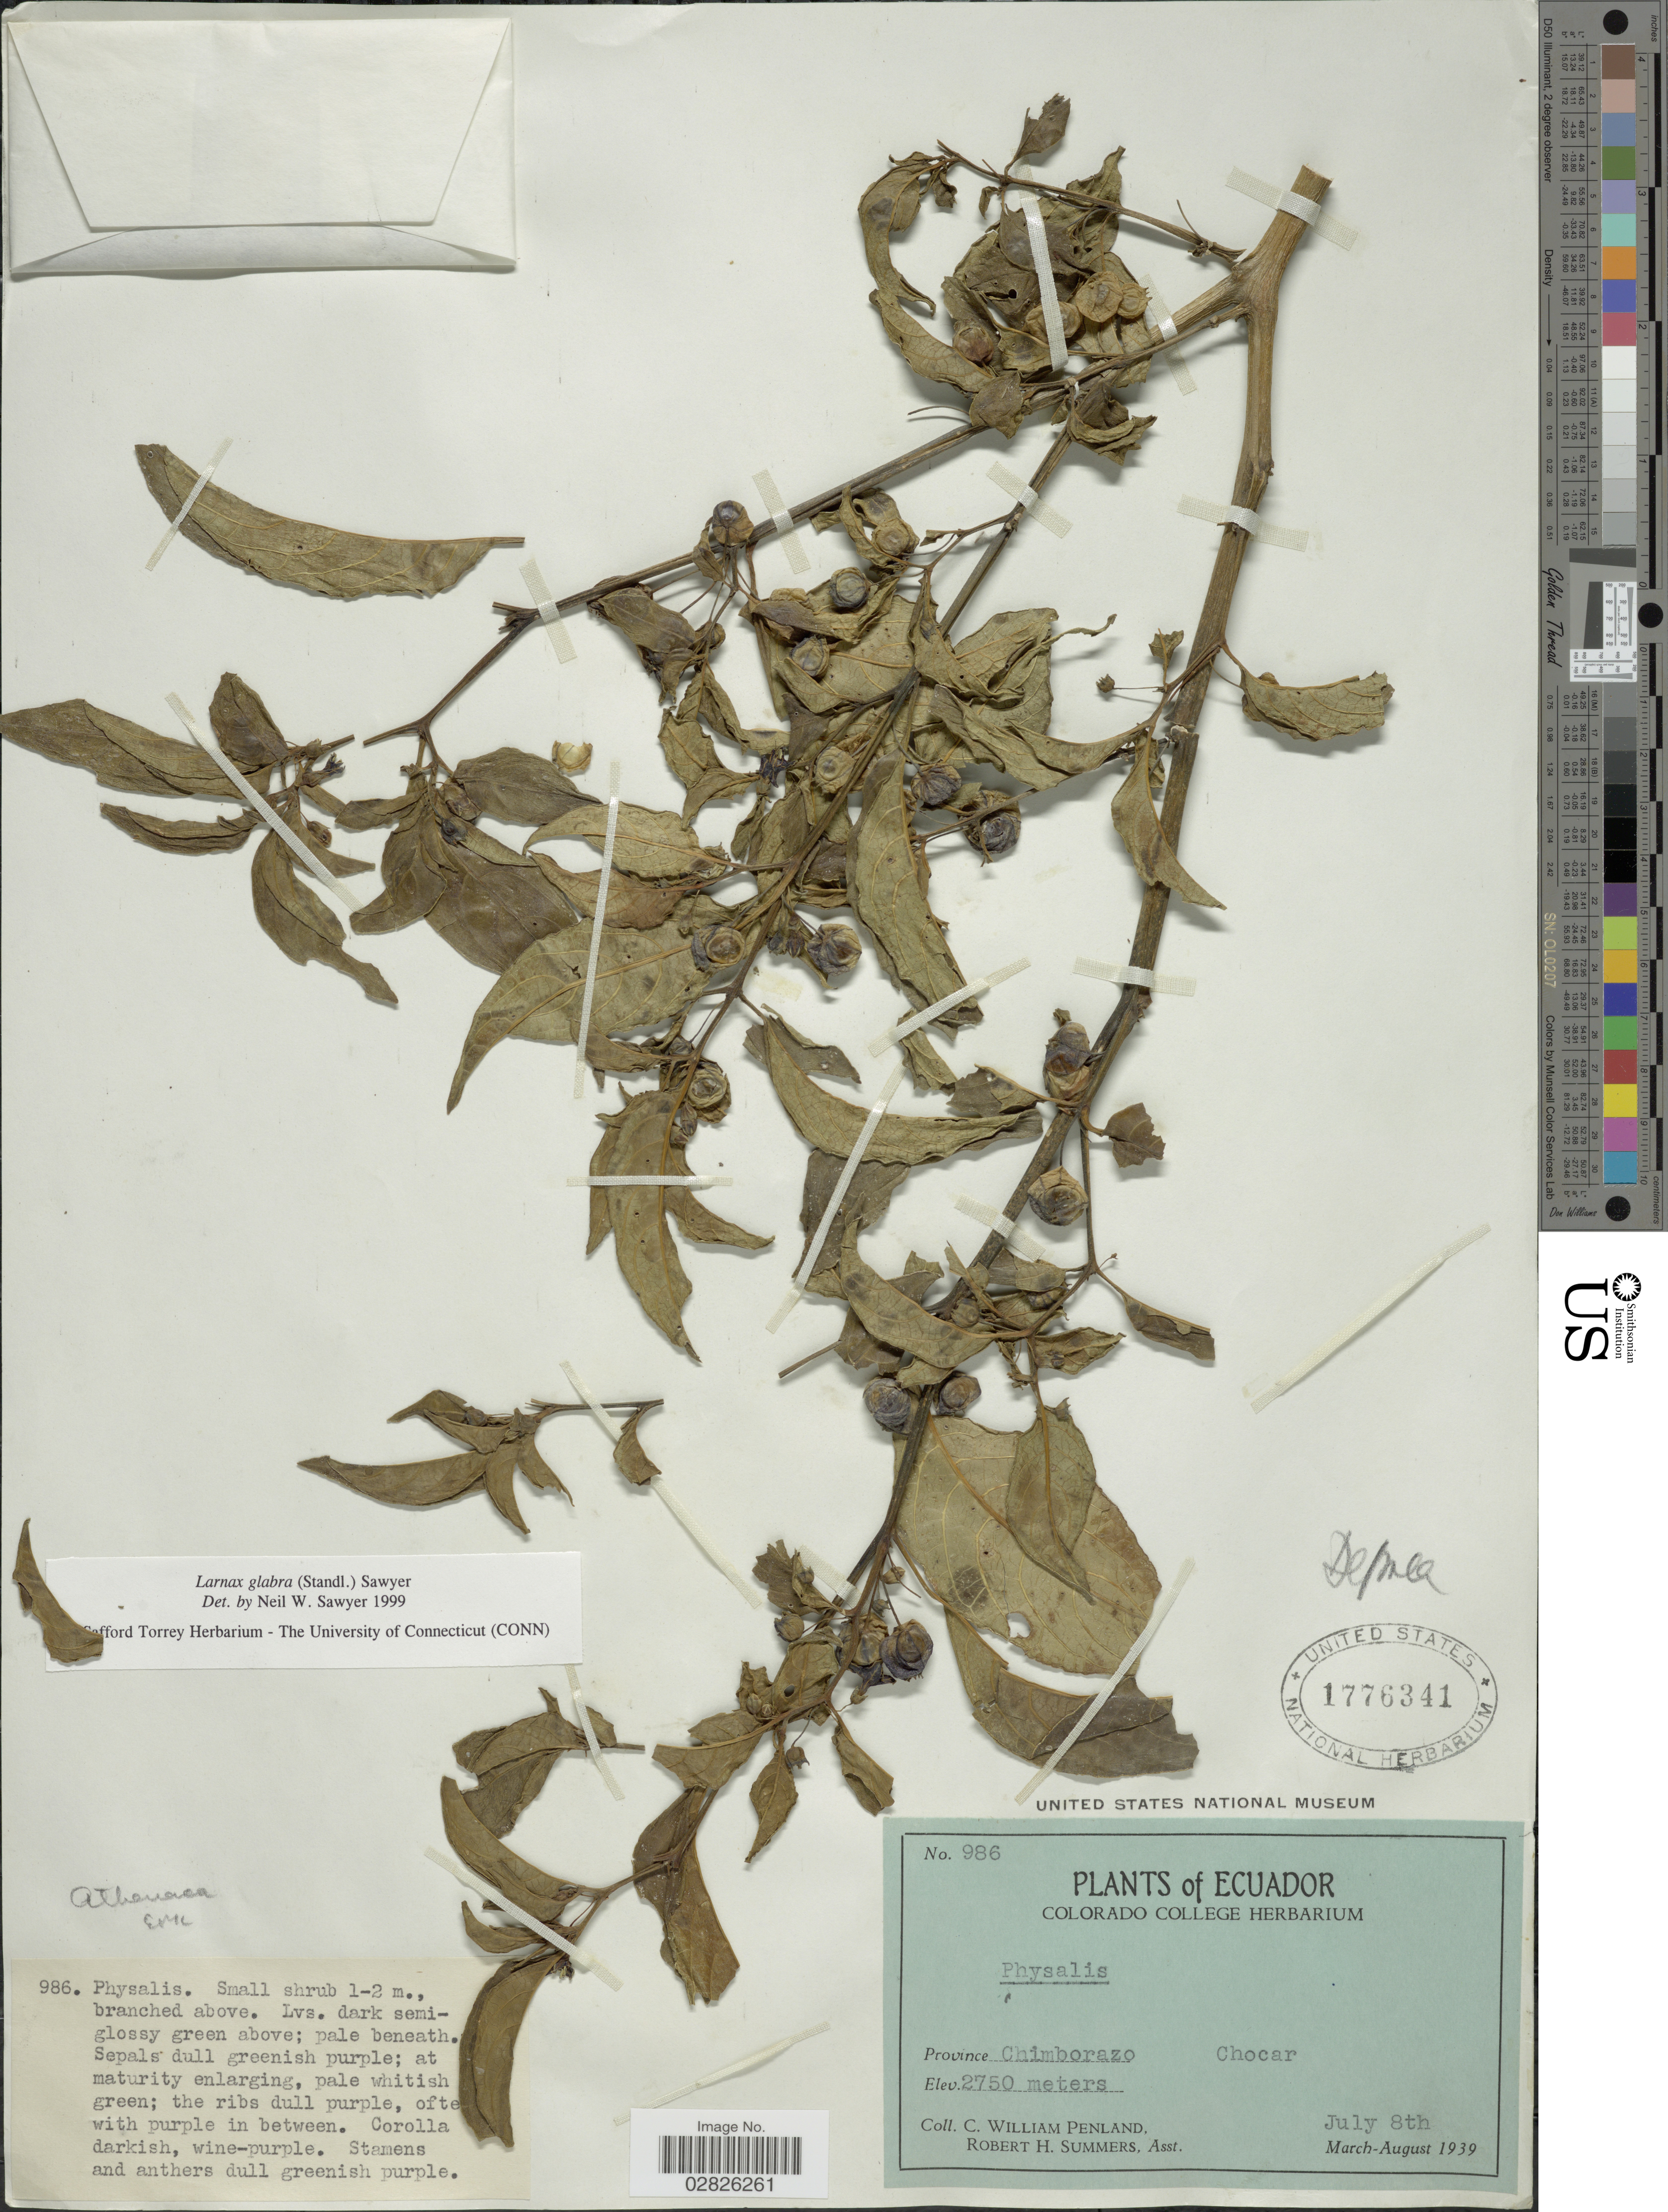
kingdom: Plantae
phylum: Tracheophyta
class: Magnoliopsida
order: Solanales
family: Solanaceae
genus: Larnax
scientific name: Larnax glabra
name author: (Standl.) Sawyer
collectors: C. W. Penland & R. Summers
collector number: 986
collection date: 1939-07-08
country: Ecuador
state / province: Chimborazo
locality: Province Chimborazo, Chocar.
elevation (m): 2750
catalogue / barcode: US 1776341